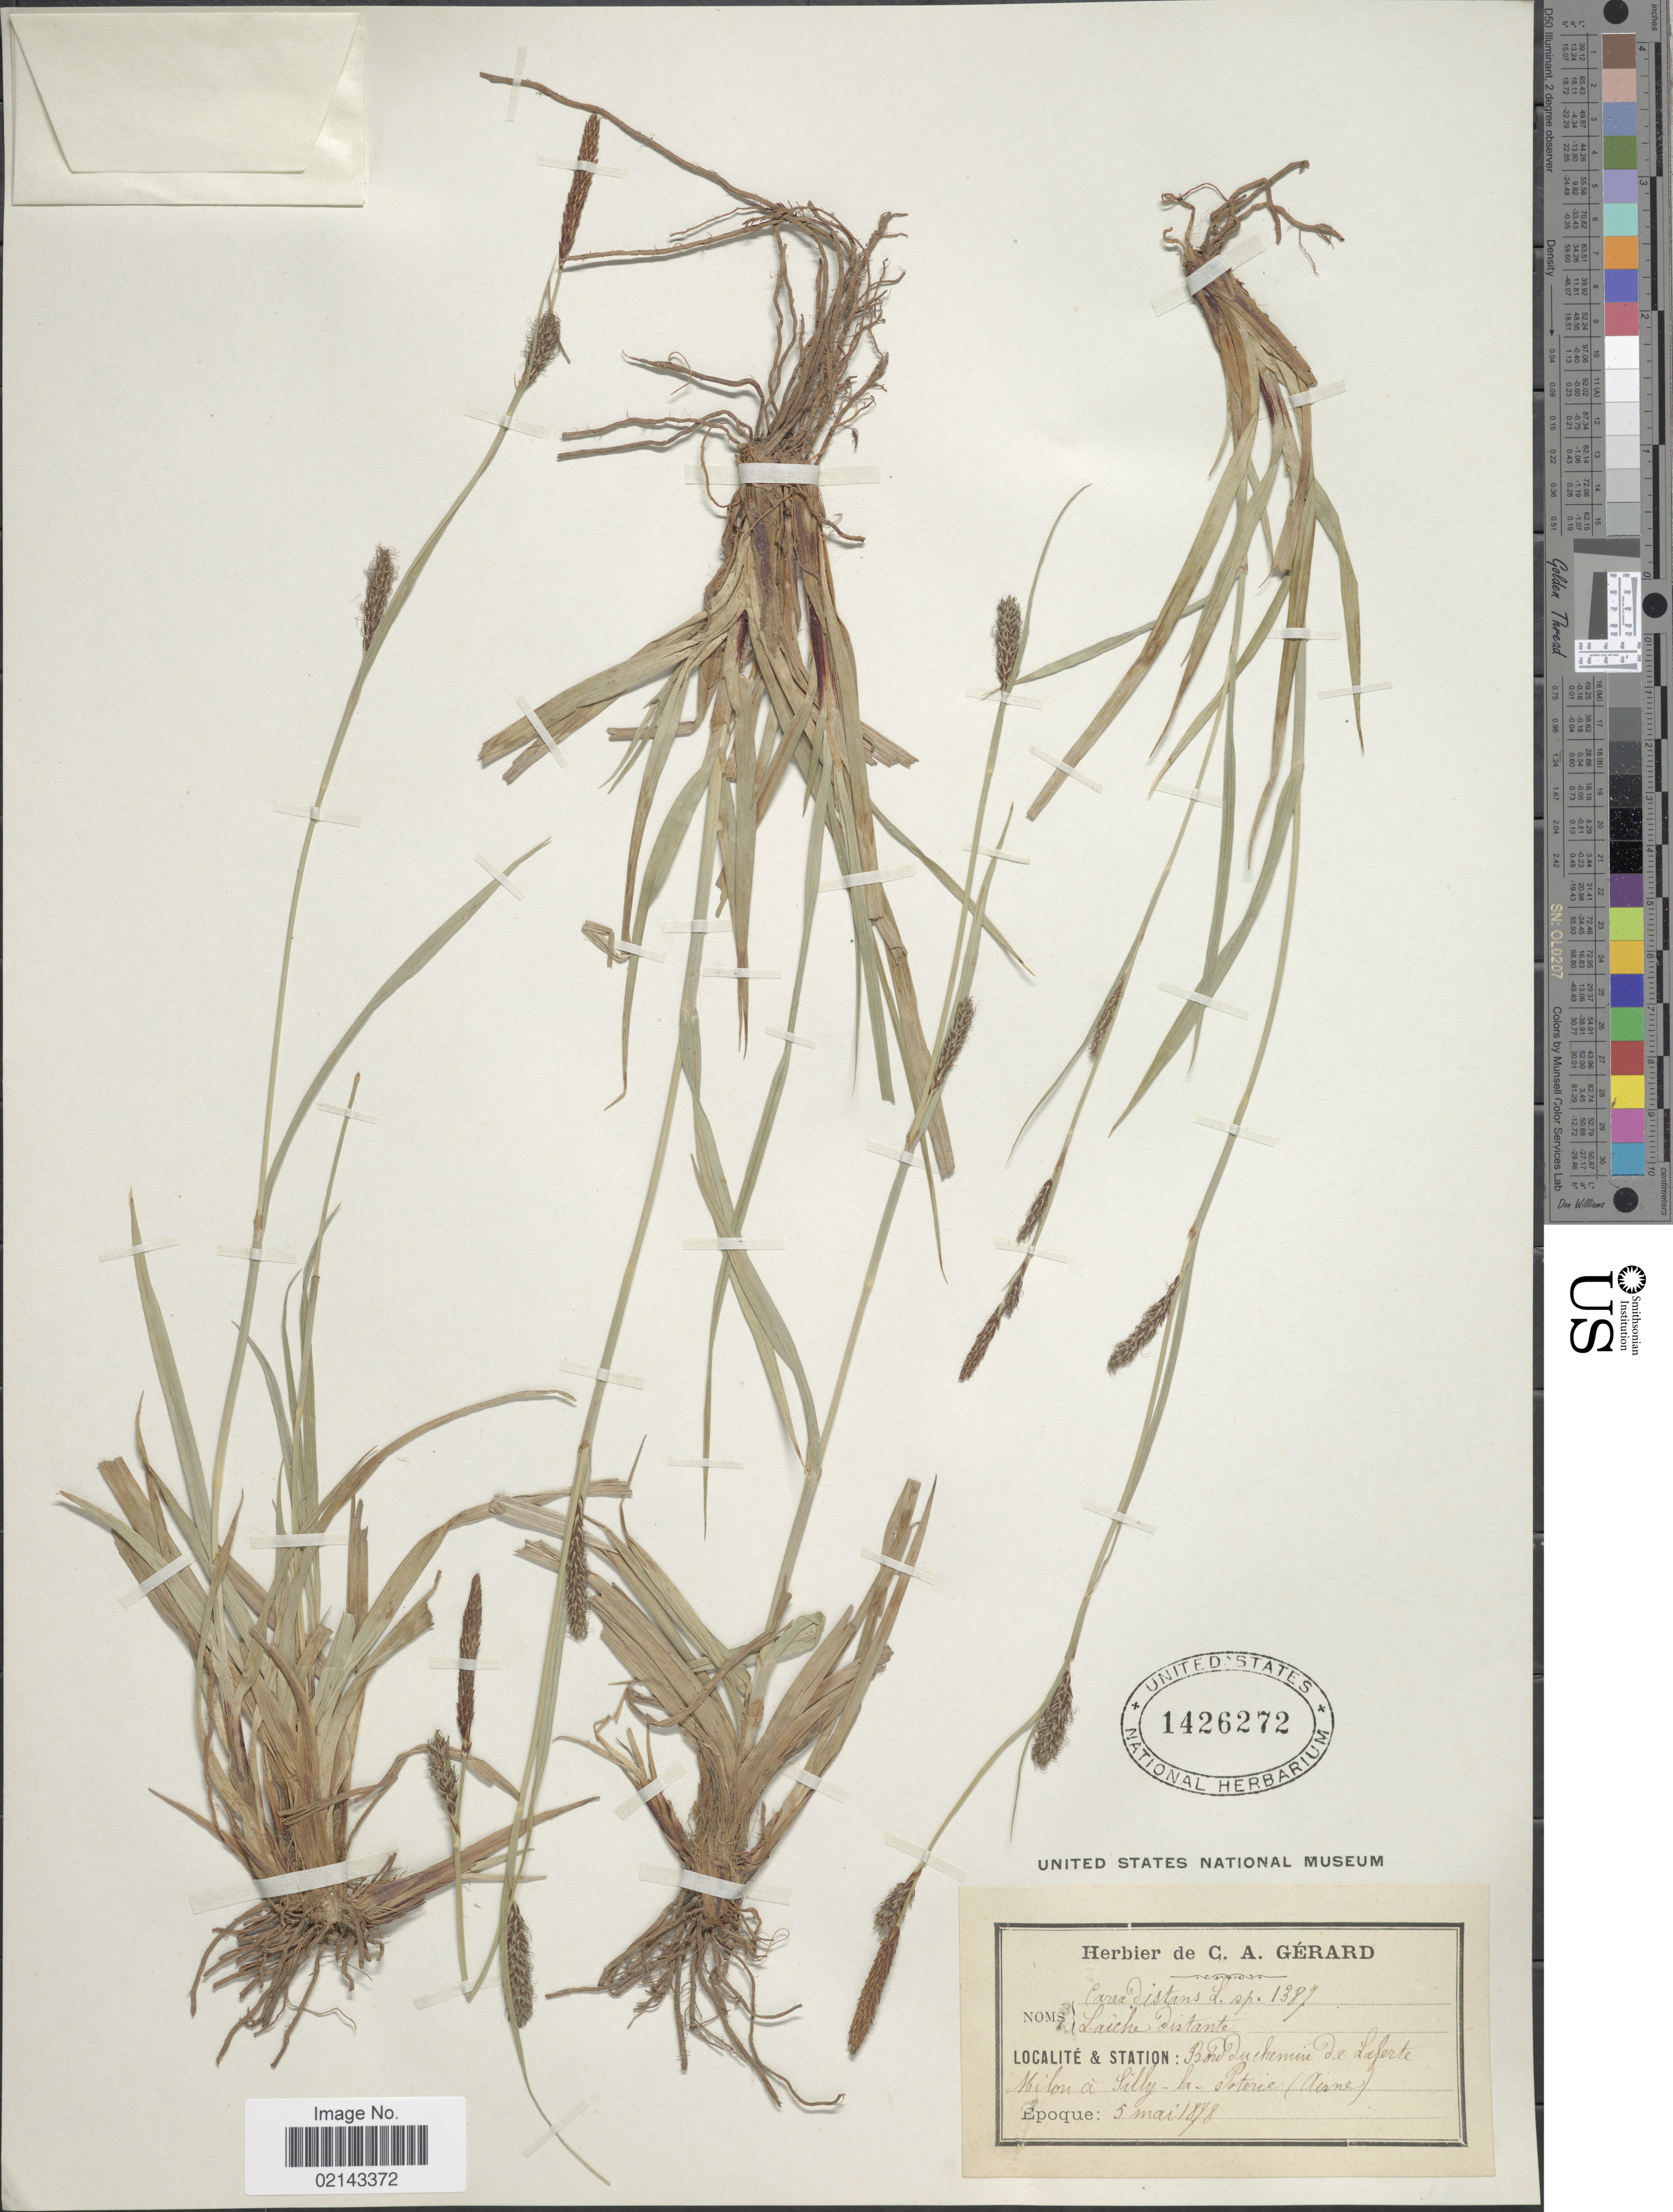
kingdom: Plantae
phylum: Tracheophyta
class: Liliopsida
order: Poales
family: Cyperaceae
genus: Carex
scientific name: Carex distans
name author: L.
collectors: Ex herb. de C. A. Gérard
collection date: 1878-05-05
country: France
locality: Bord duchemin de Laferte Nilon á Silly-la-Poterie (Aisne) [interpreted]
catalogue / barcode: US 1426272